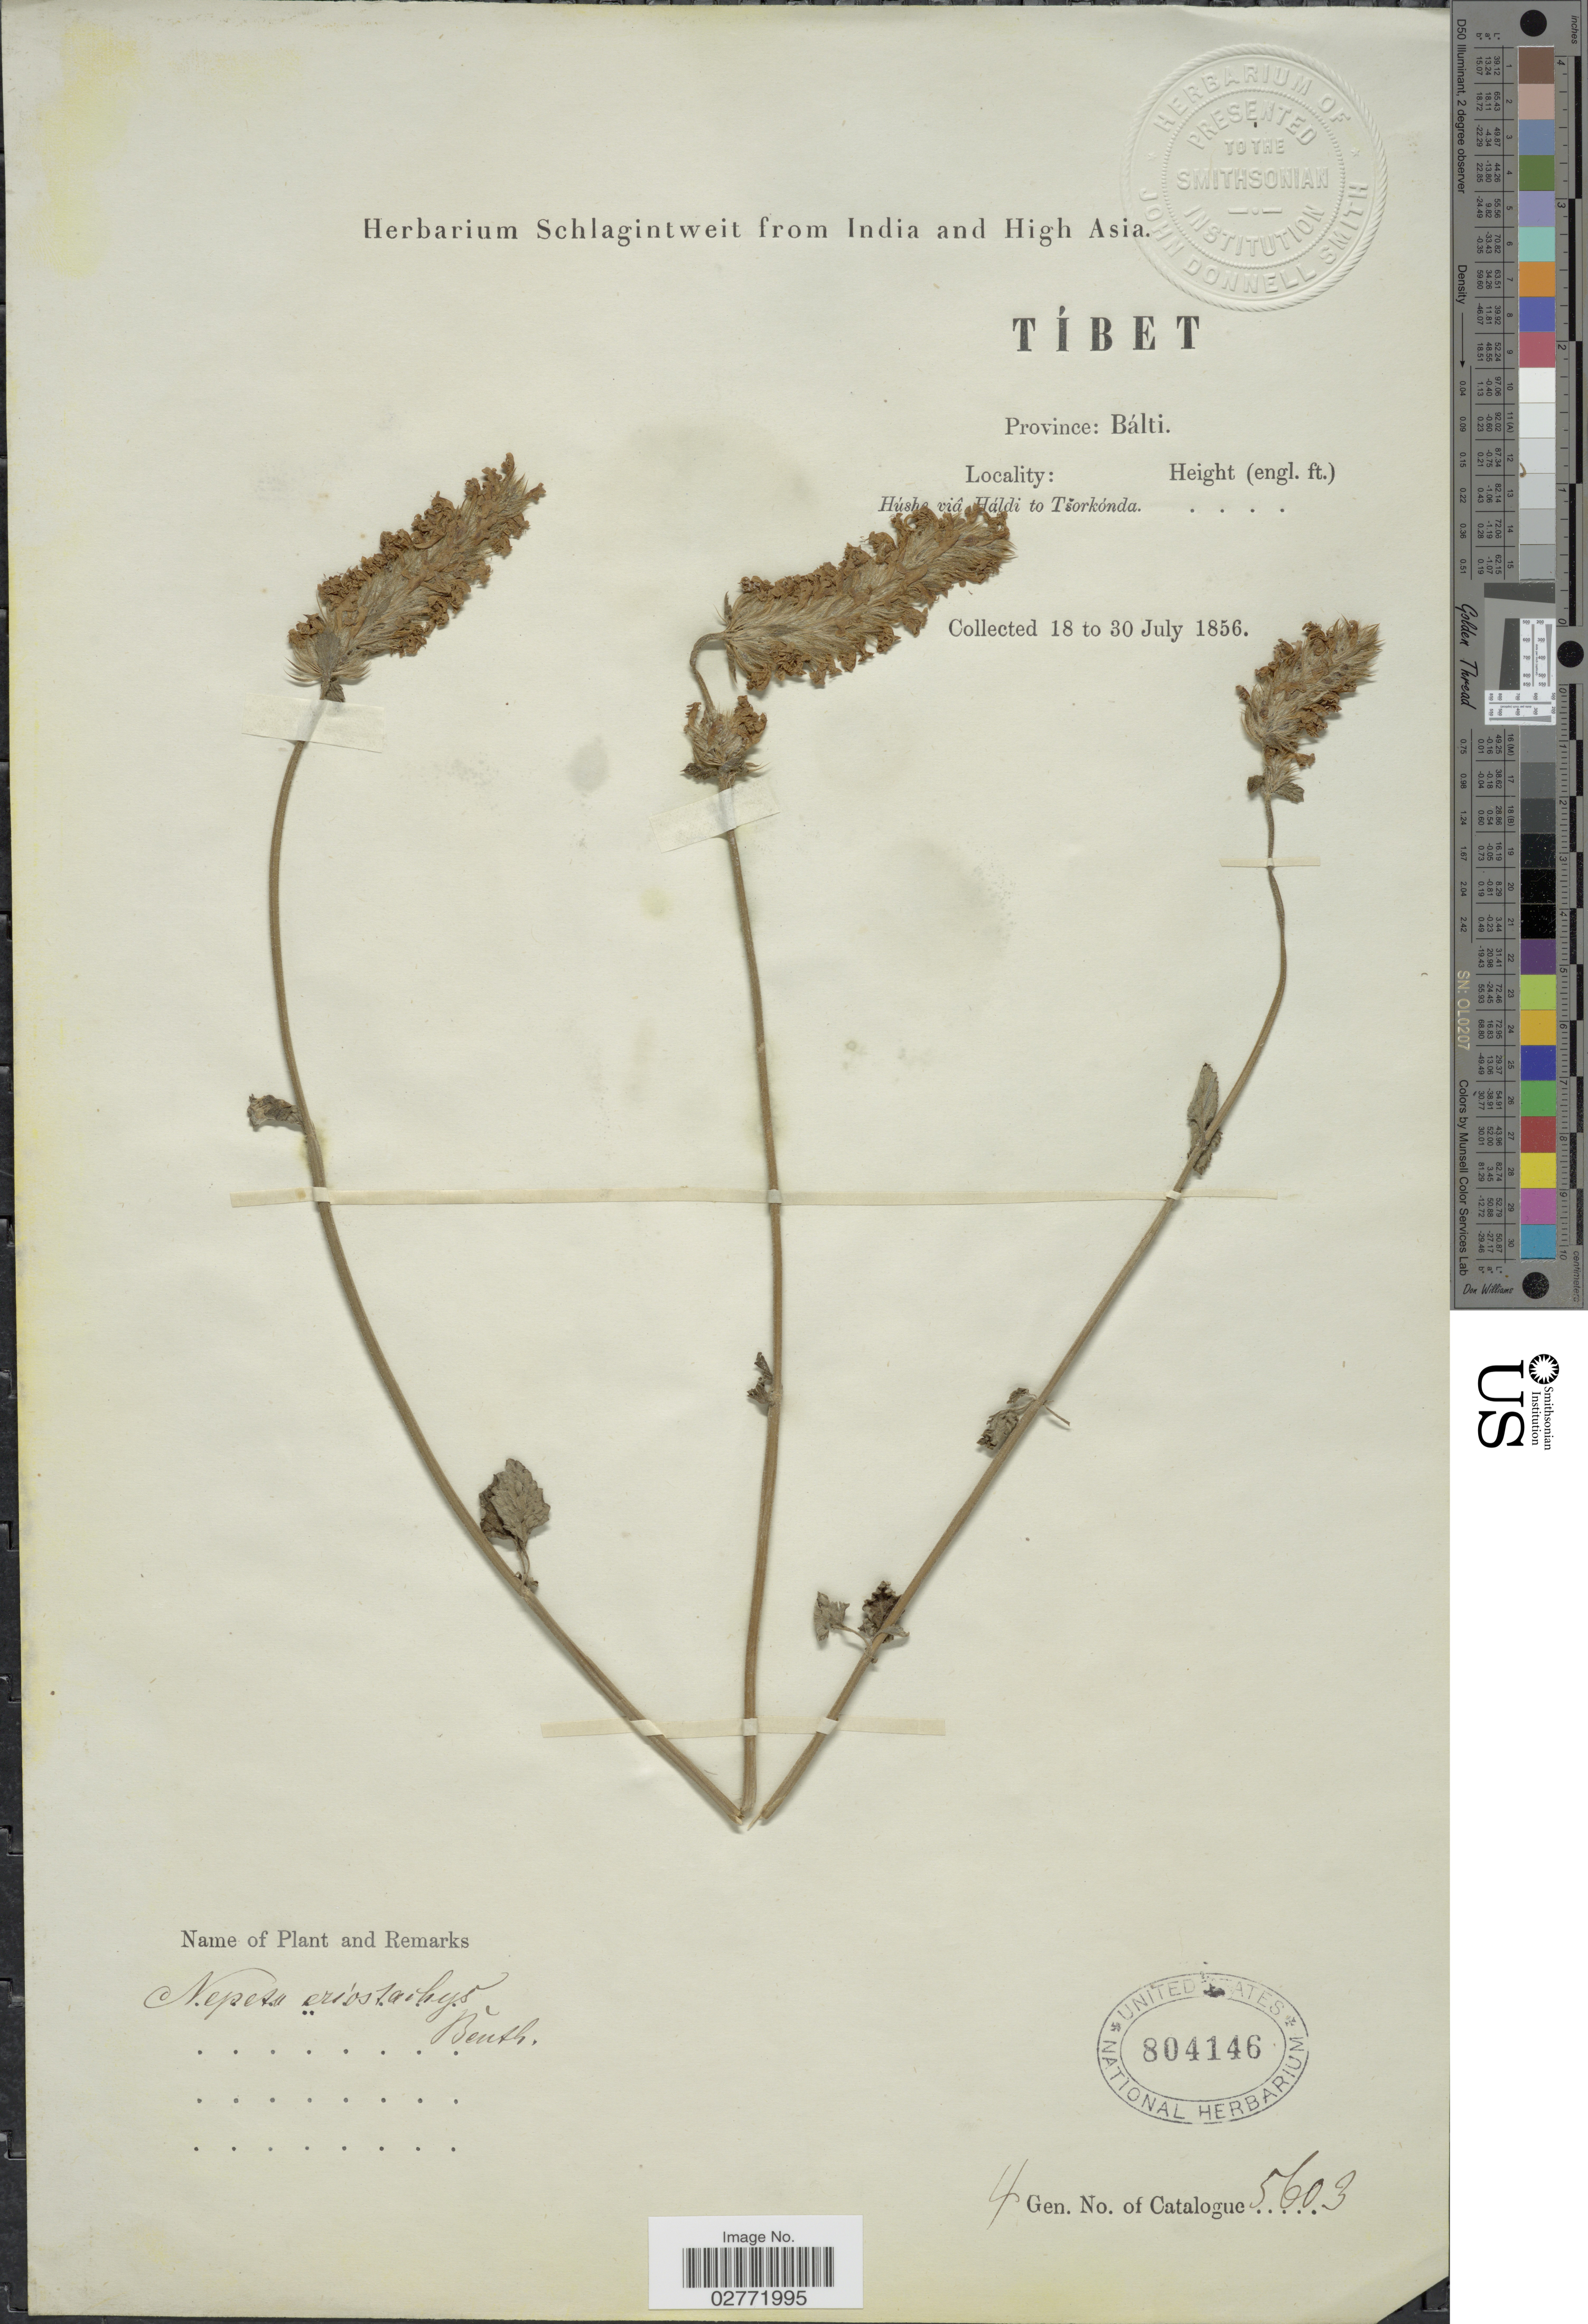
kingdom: Plantae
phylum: Tracheophyta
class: Magnoliopsida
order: Lamiales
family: Lamiaceae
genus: Nepeta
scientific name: Nepeta eriostachys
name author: Benth.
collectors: ex herb. Schlagintweit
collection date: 1856-07-18/1856-07-30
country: China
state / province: Xizang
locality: Tíbet, Province Bálti, Húshe via Háldi to Tsorkónda.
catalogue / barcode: US 804146